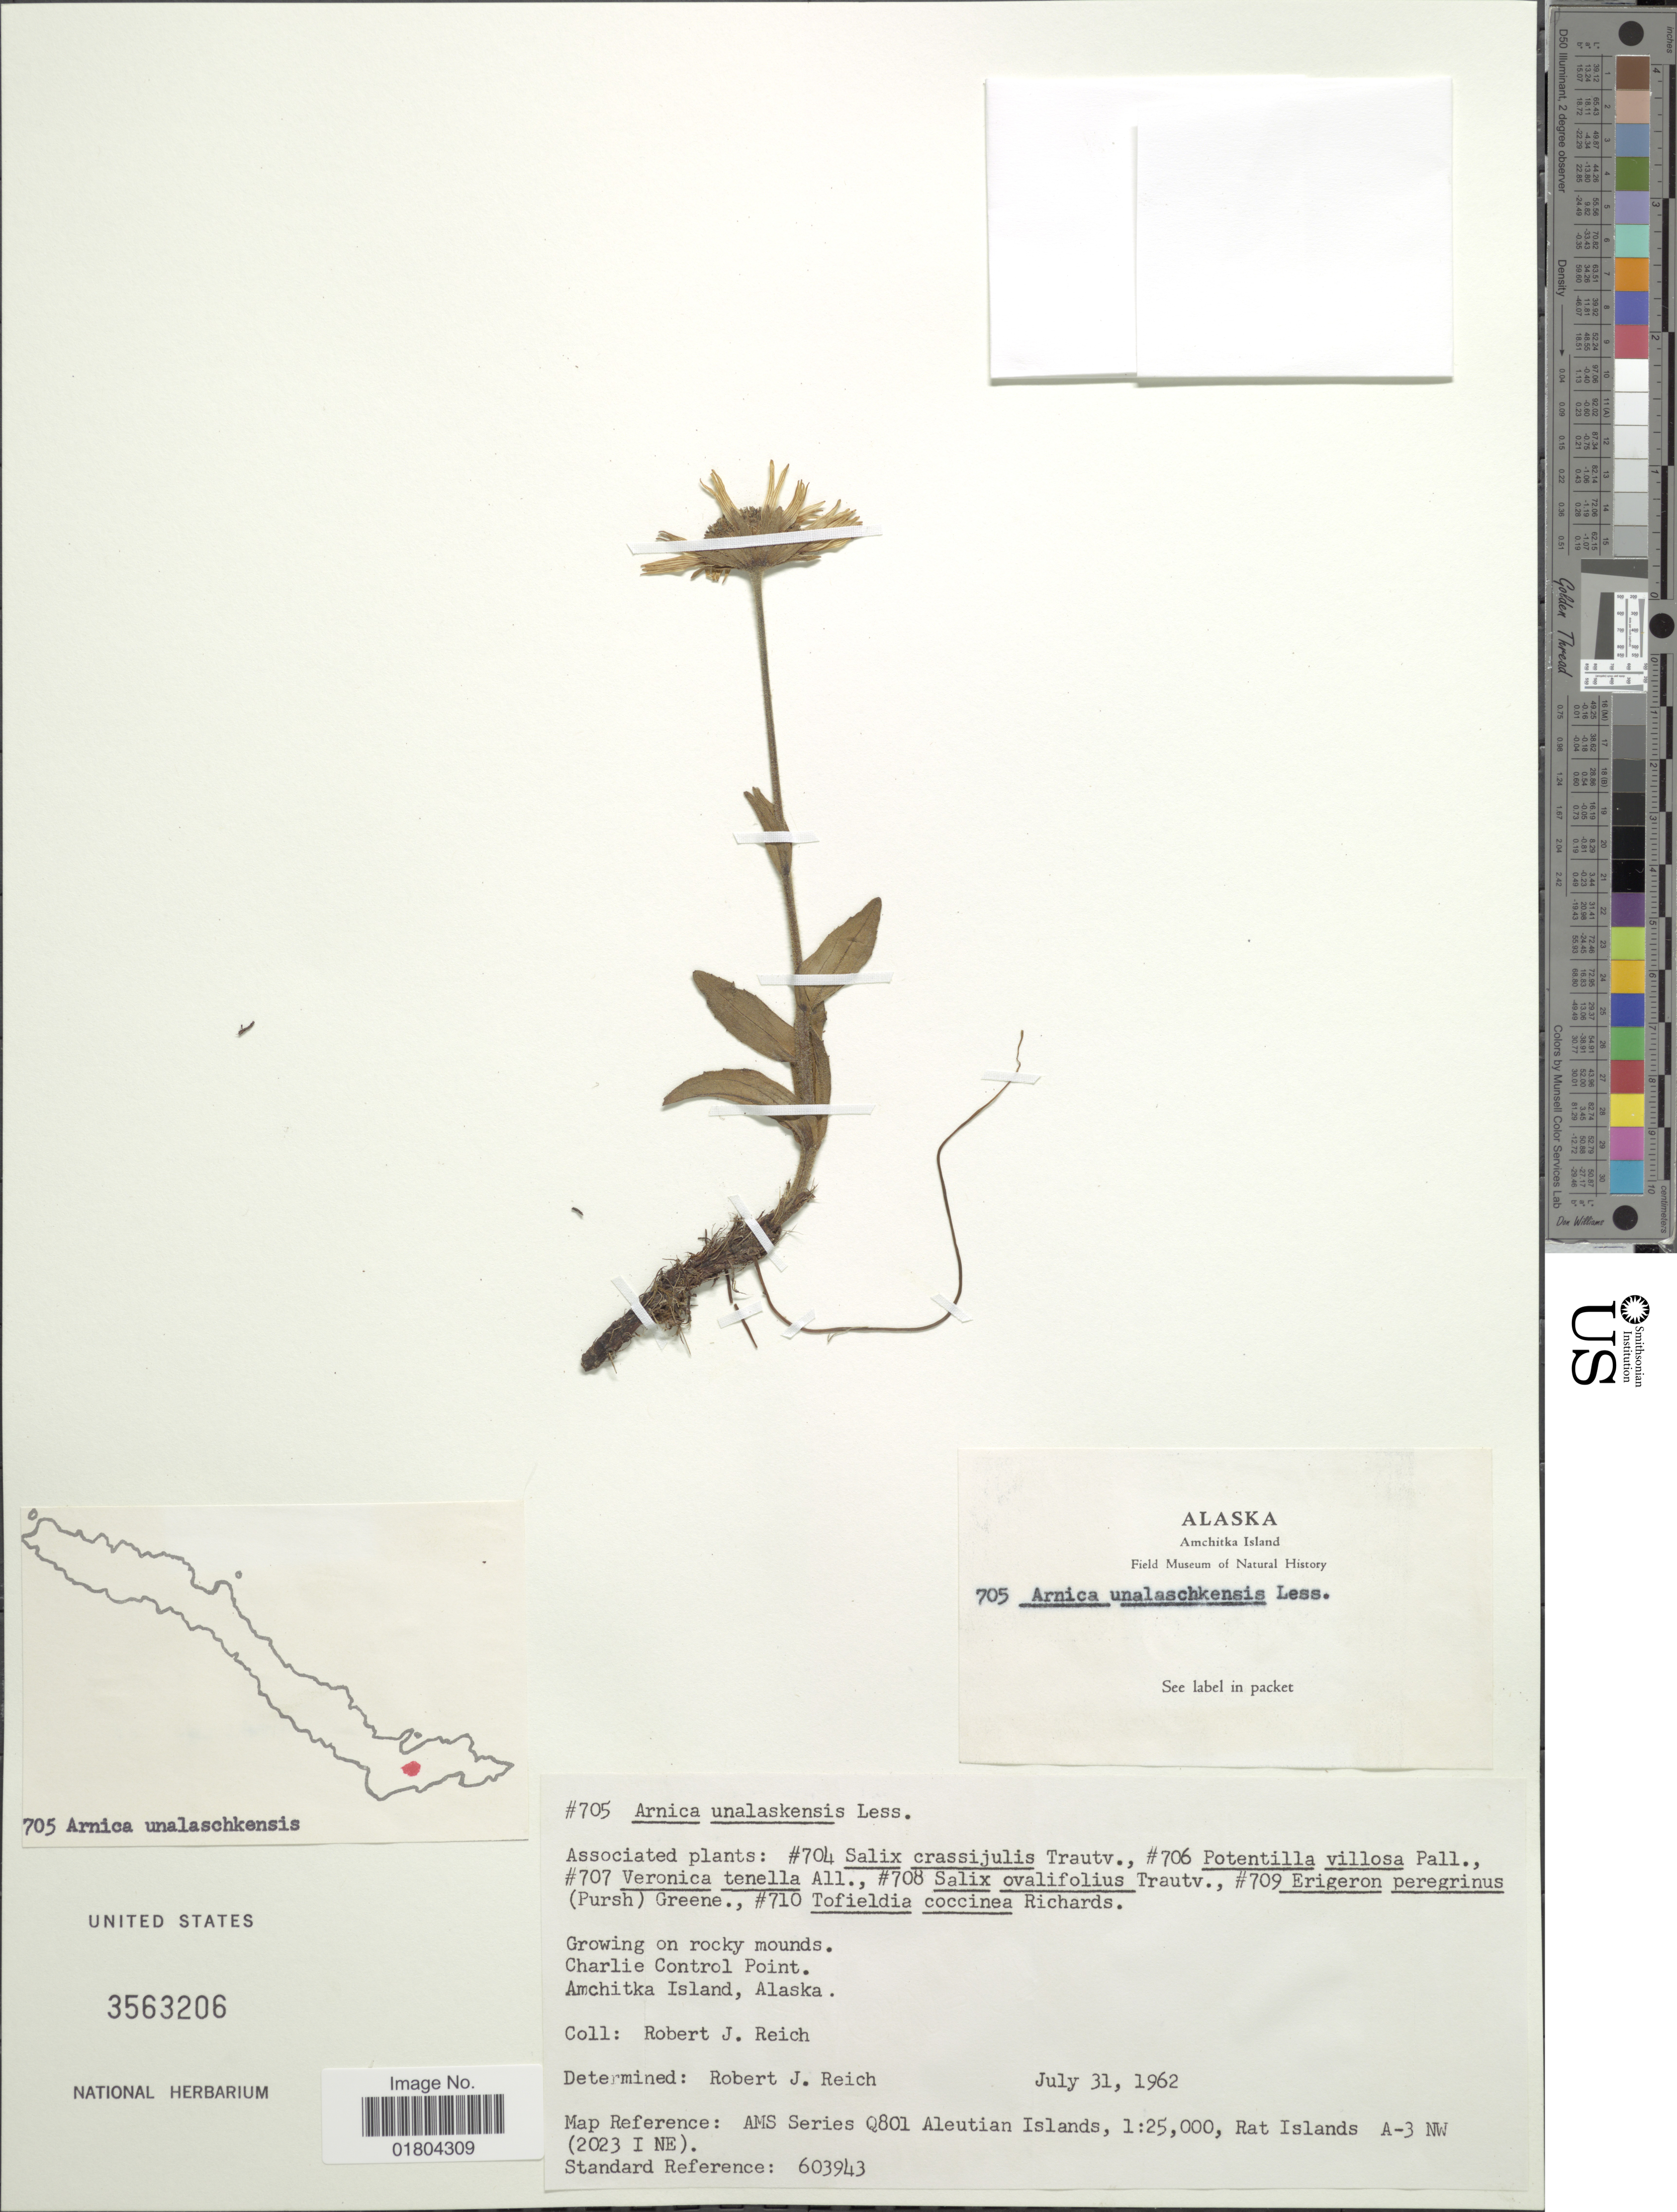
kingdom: Plantae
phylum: Tracheophyta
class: Magnoliopsida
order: Asterales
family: Asteraceae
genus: Arnica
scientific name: Arnica unalashcensis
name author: Less.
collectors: R. Reich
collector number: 705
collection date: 1962-07-31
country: United States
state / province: Alaska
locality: Growing on rocky mounds, Charlie Control Point, Amchitka Island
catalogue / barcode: US 3563206